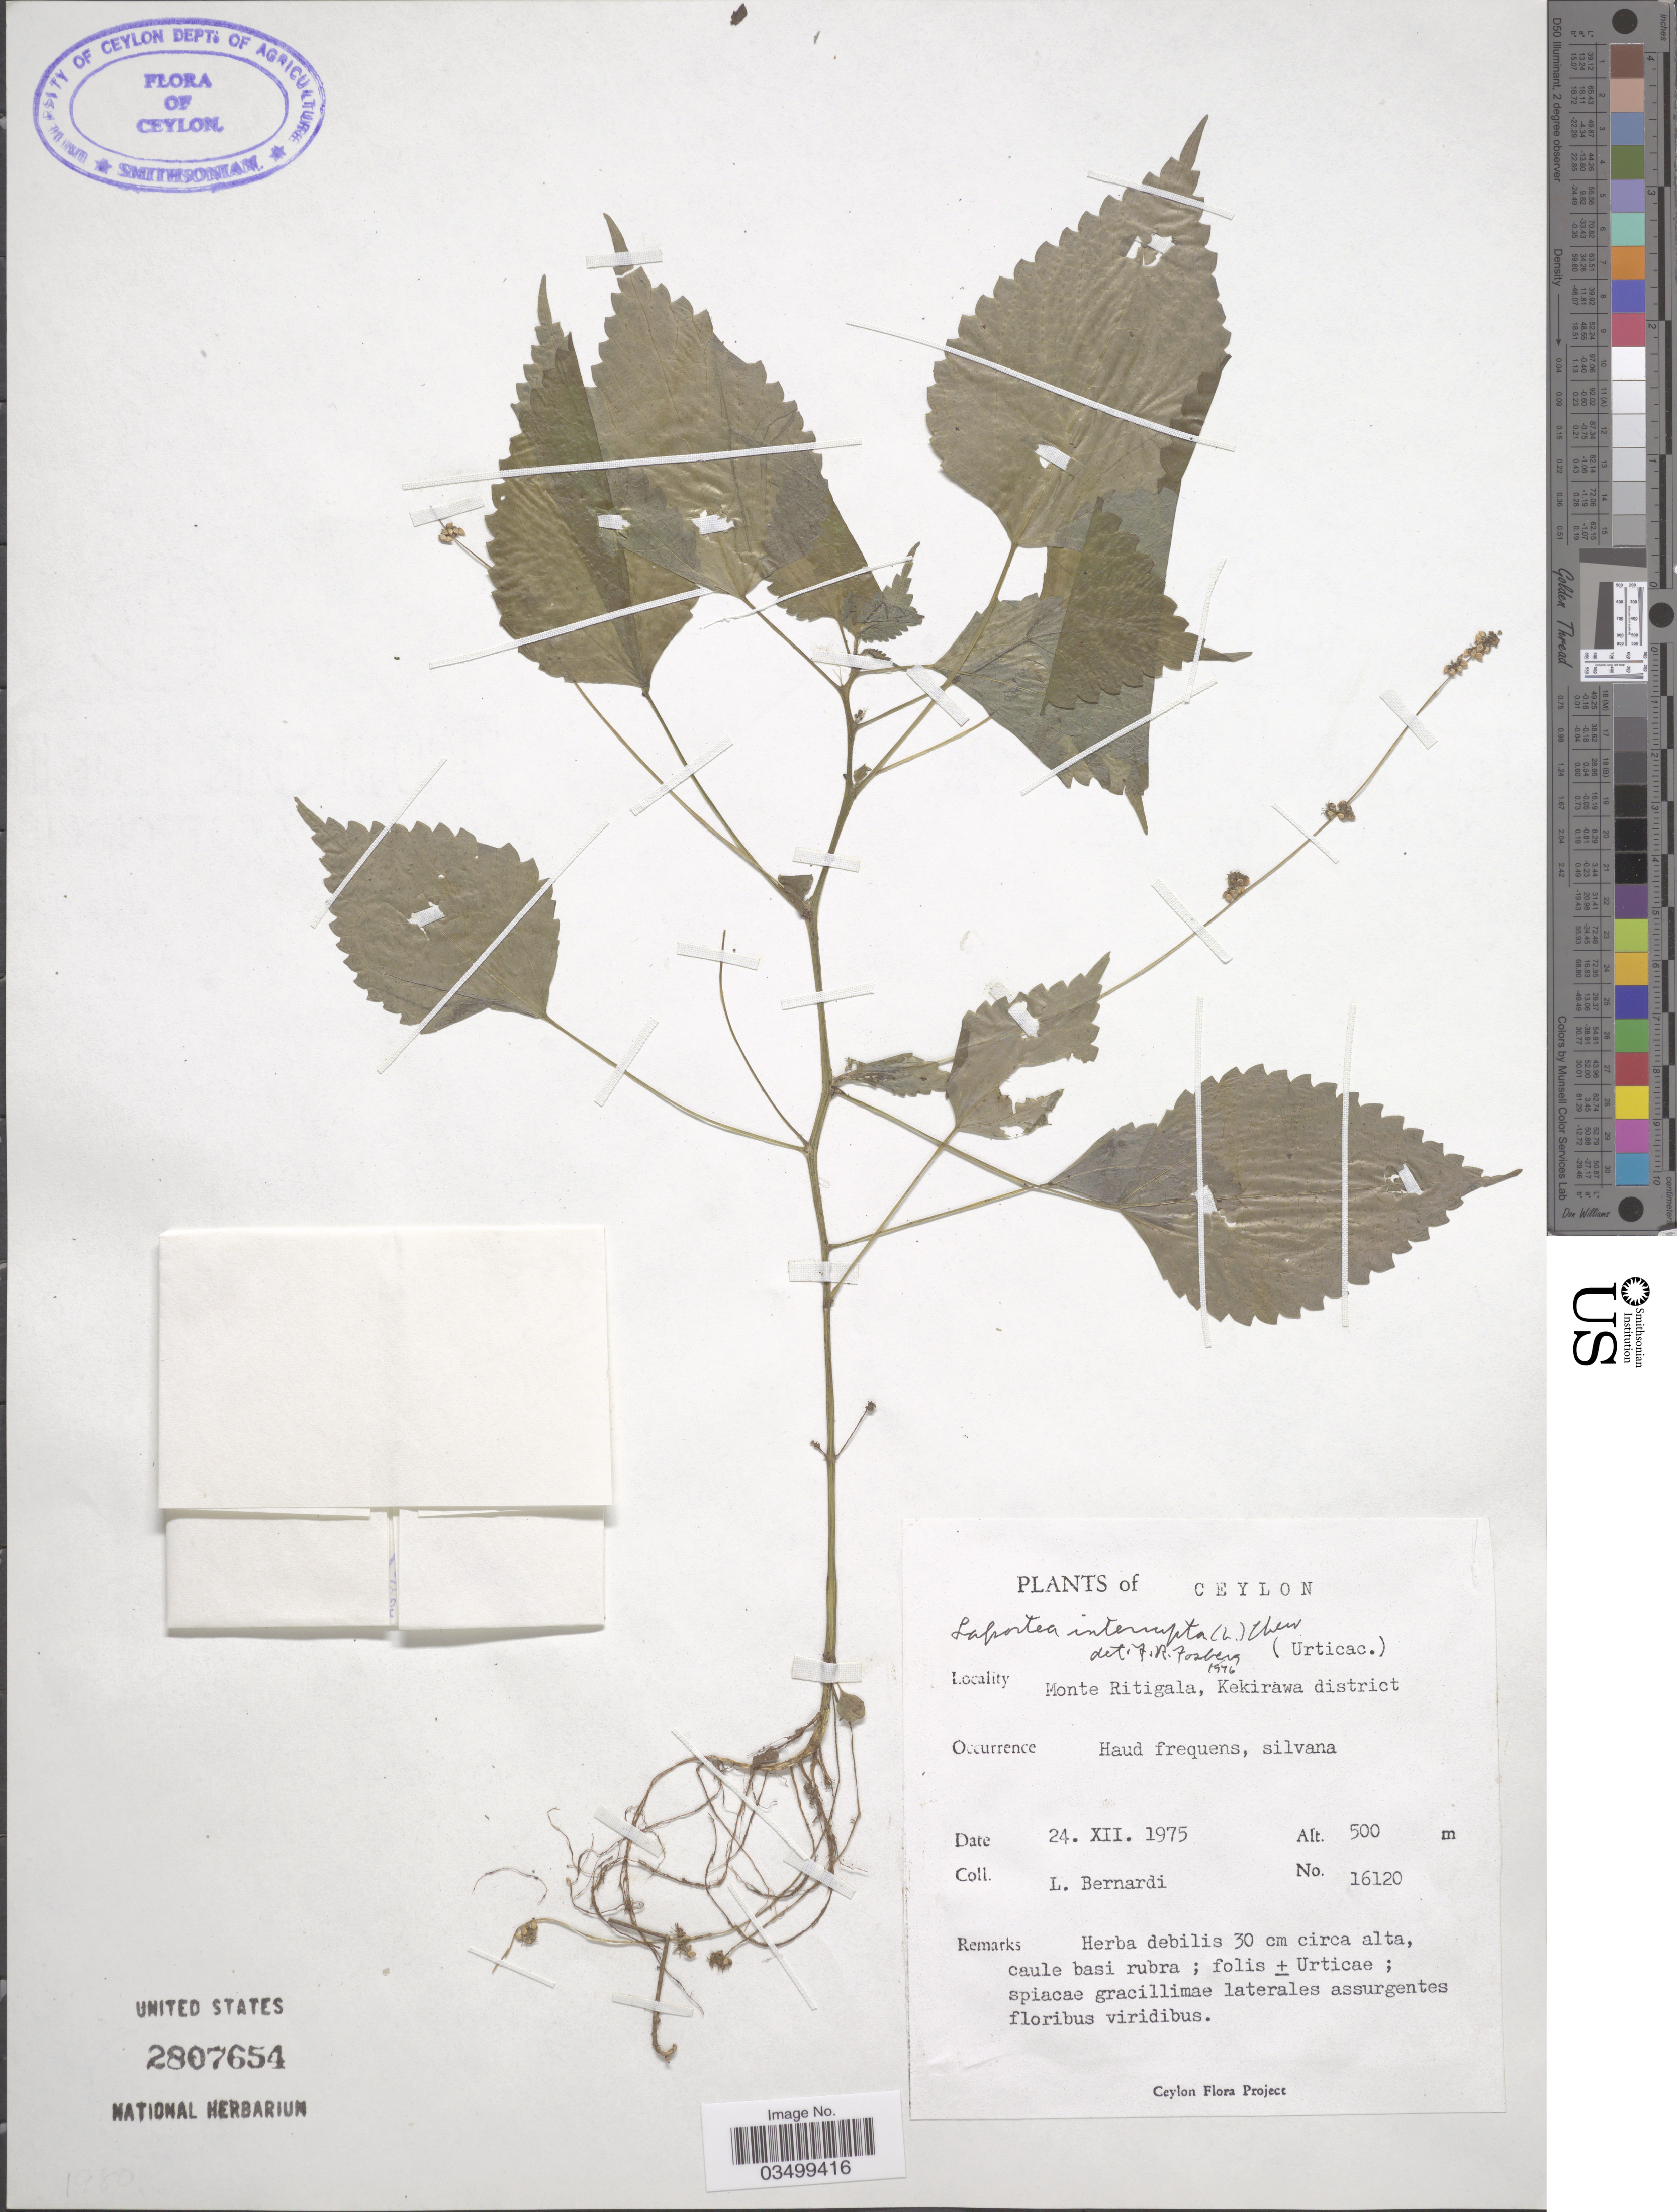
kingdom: Plantae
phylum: Tracheophyta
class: Magnoliopsida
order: Rosales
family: Urticaceae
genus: Laportea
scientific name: Laportea interrupta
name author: (L.) Chew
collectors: L. Bernardi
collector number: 16120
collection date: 1975-12-24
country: Sri Lanka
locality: Ceylon. Monte Ritigala, Kekirawa district.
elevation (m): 500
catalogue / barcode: US 2807654